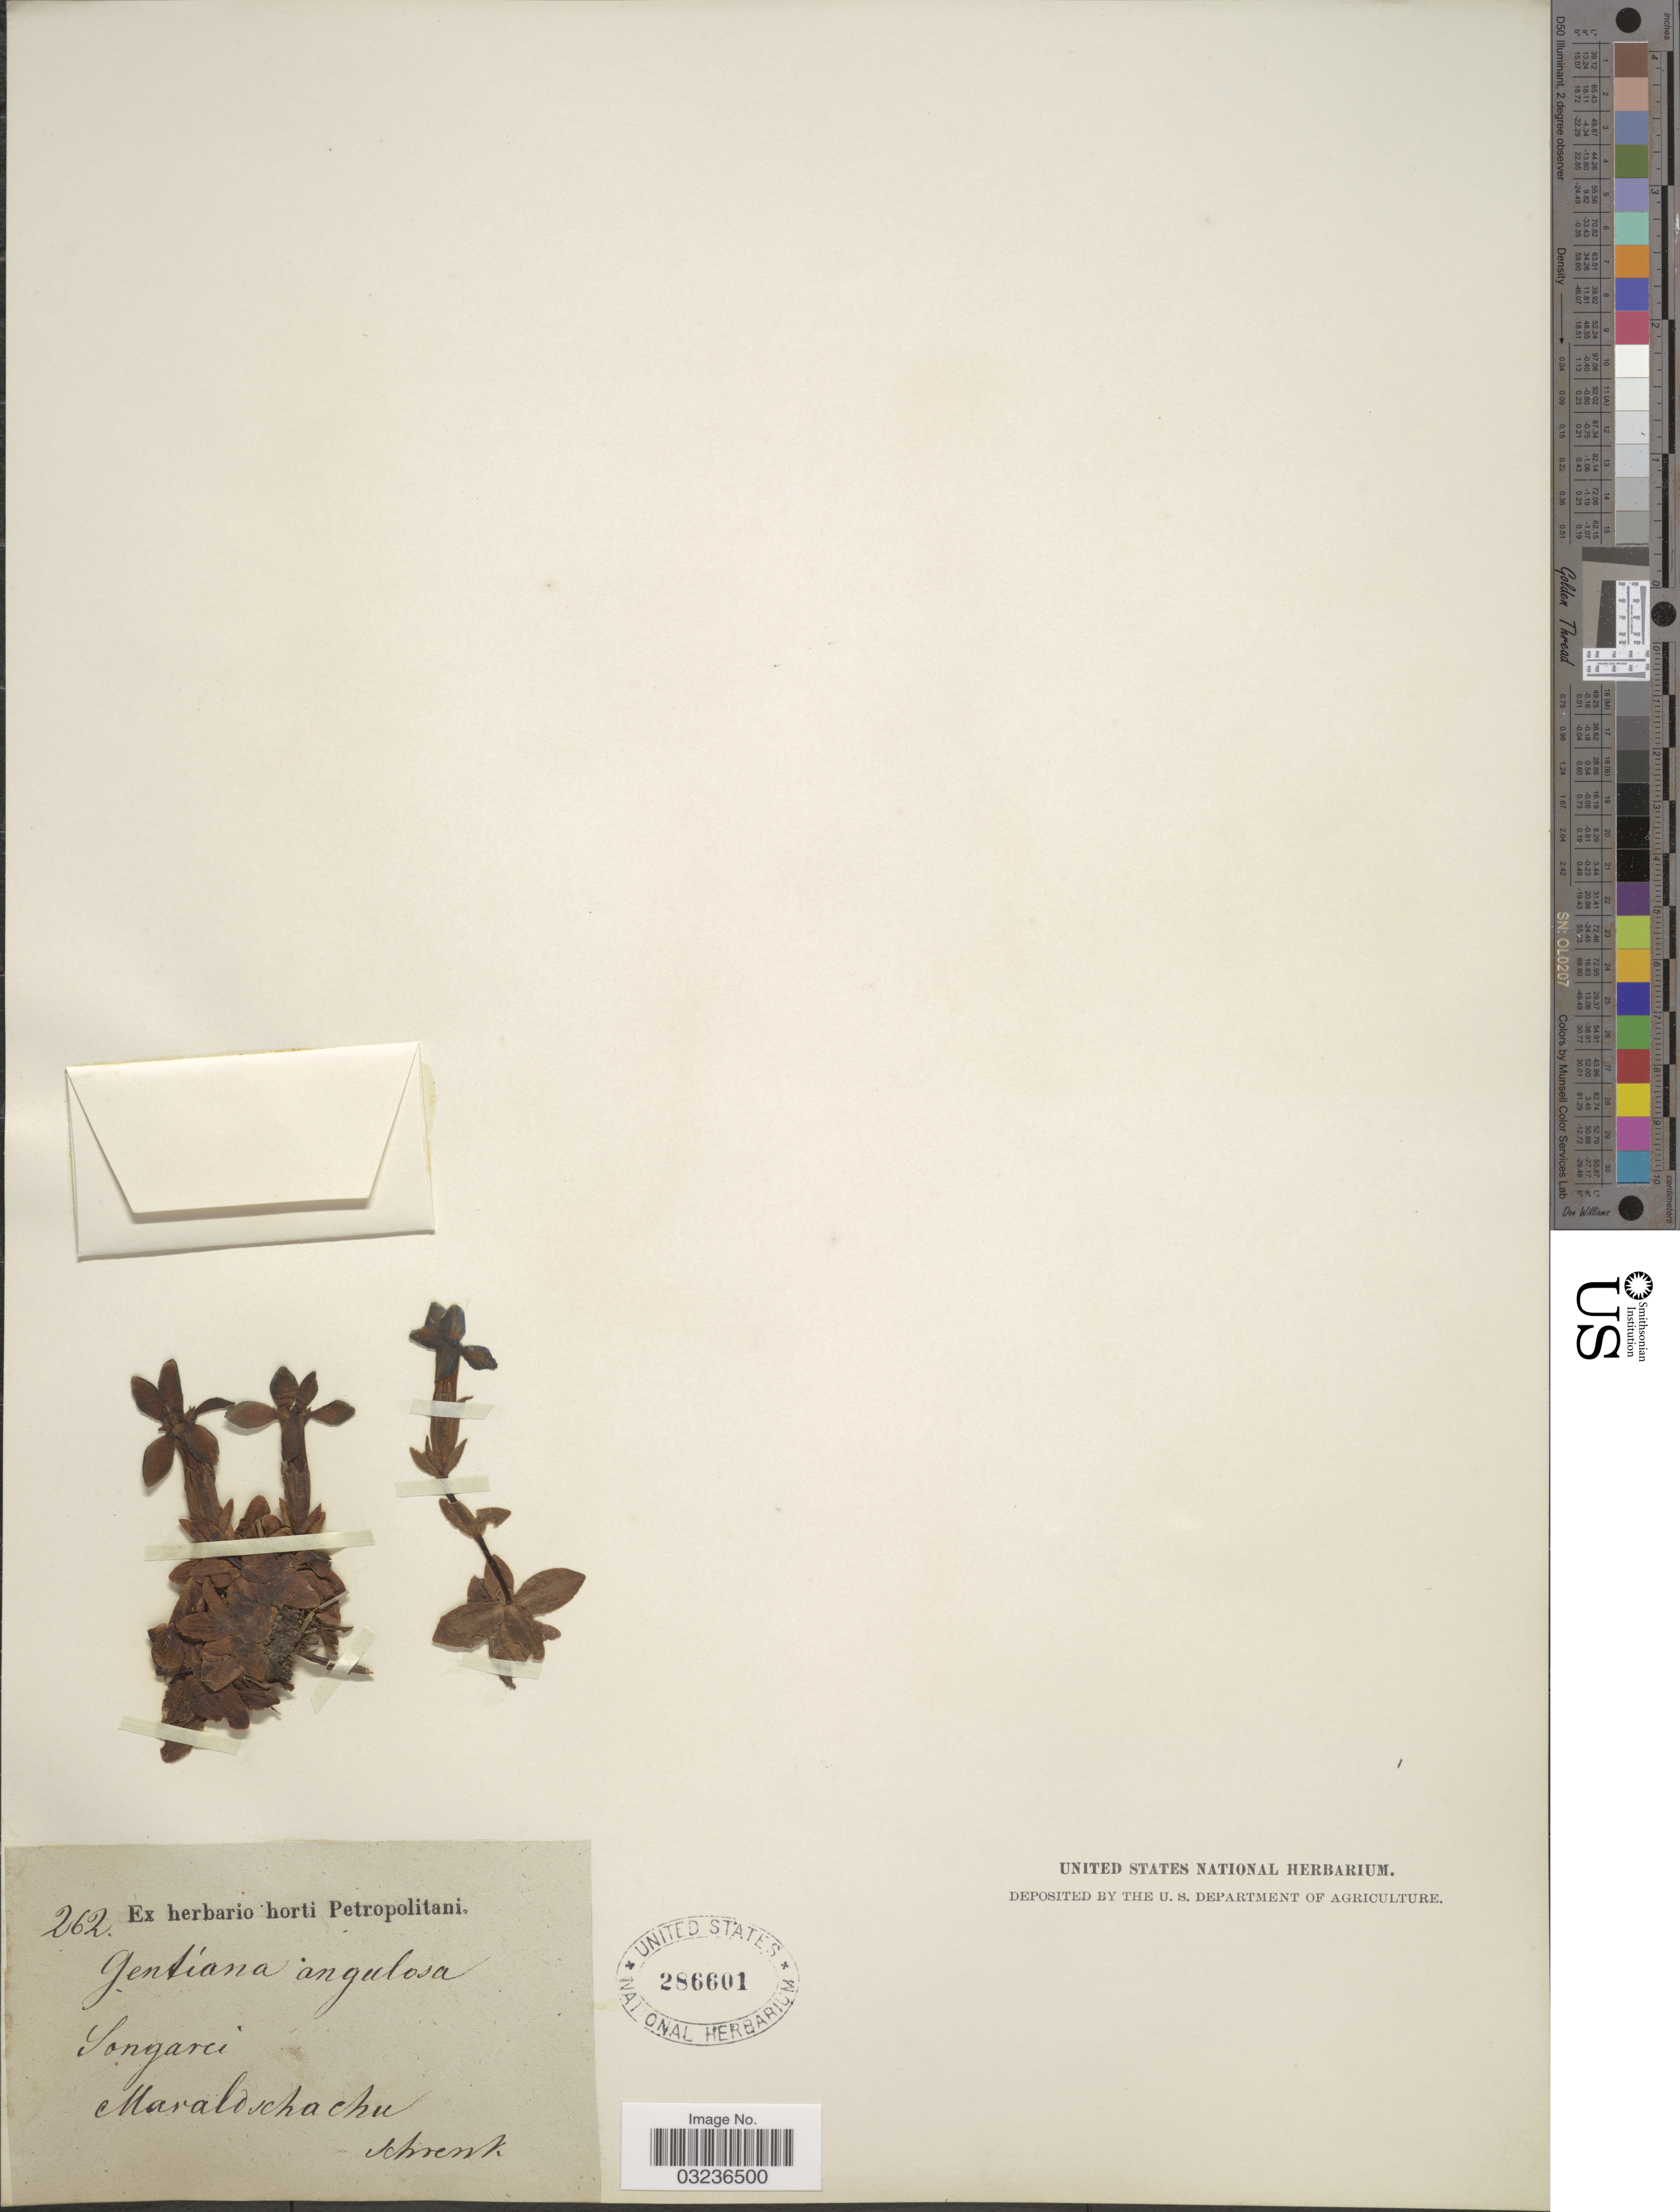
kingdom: Plantae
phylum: Tracheophyta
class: Magnoliopsida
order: Gentianales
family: Gentianaceae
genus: Gentiana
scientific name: Gentiana angulosa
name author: M. Bieb.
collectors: A.G. Schrenk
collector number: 262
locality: Songarei. Maraldschachu [interpreted].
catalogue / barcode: US 286601